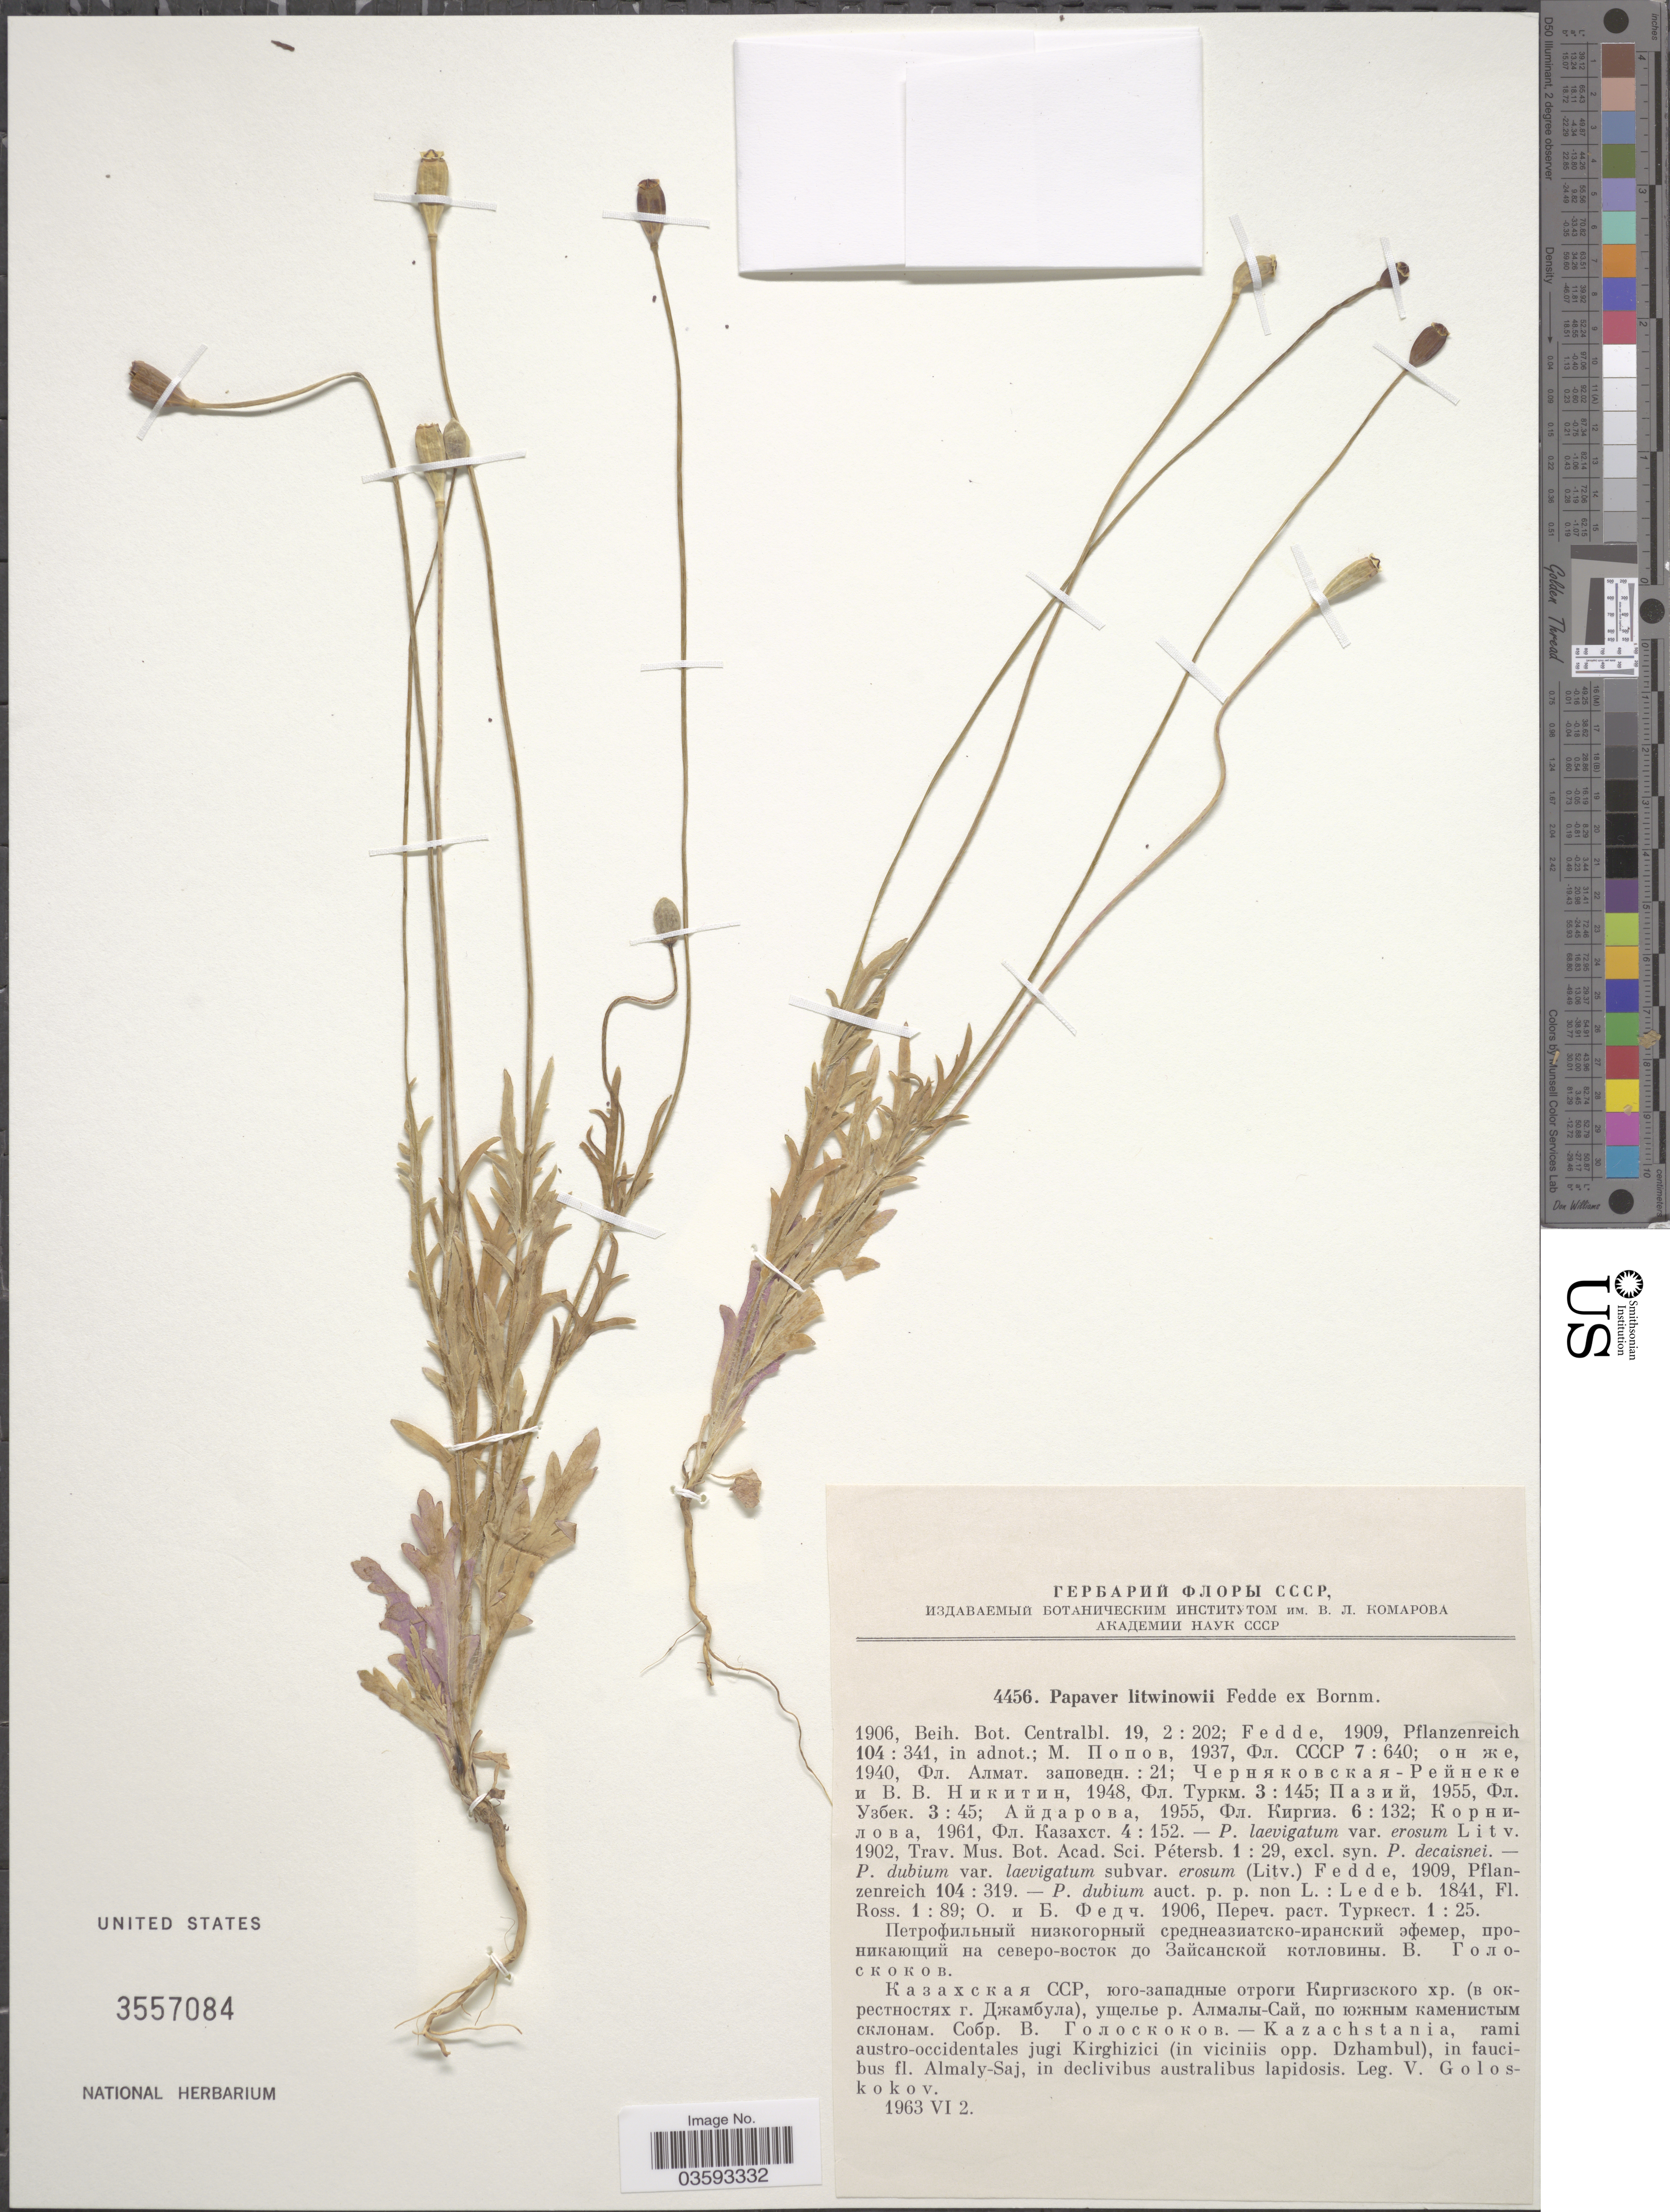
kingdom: Plantae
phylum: Tracheophyta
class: Magnoliopsida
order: Ranunculales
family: Papaveraceae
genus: Papaver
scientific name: Papaver litwinowii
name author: Fedde ex Bornm.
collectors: V. P. Goloskokov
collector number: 4456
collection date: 1963-06-02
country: Kazakhstan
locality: Kazachstania, rami austro-occidentales jugi Kirghizici (in viciniis opp. Dzhambul), in faucibus fl. Almaly-Saj, in declivibus australibus lapidosis.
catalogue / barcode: US 3557084